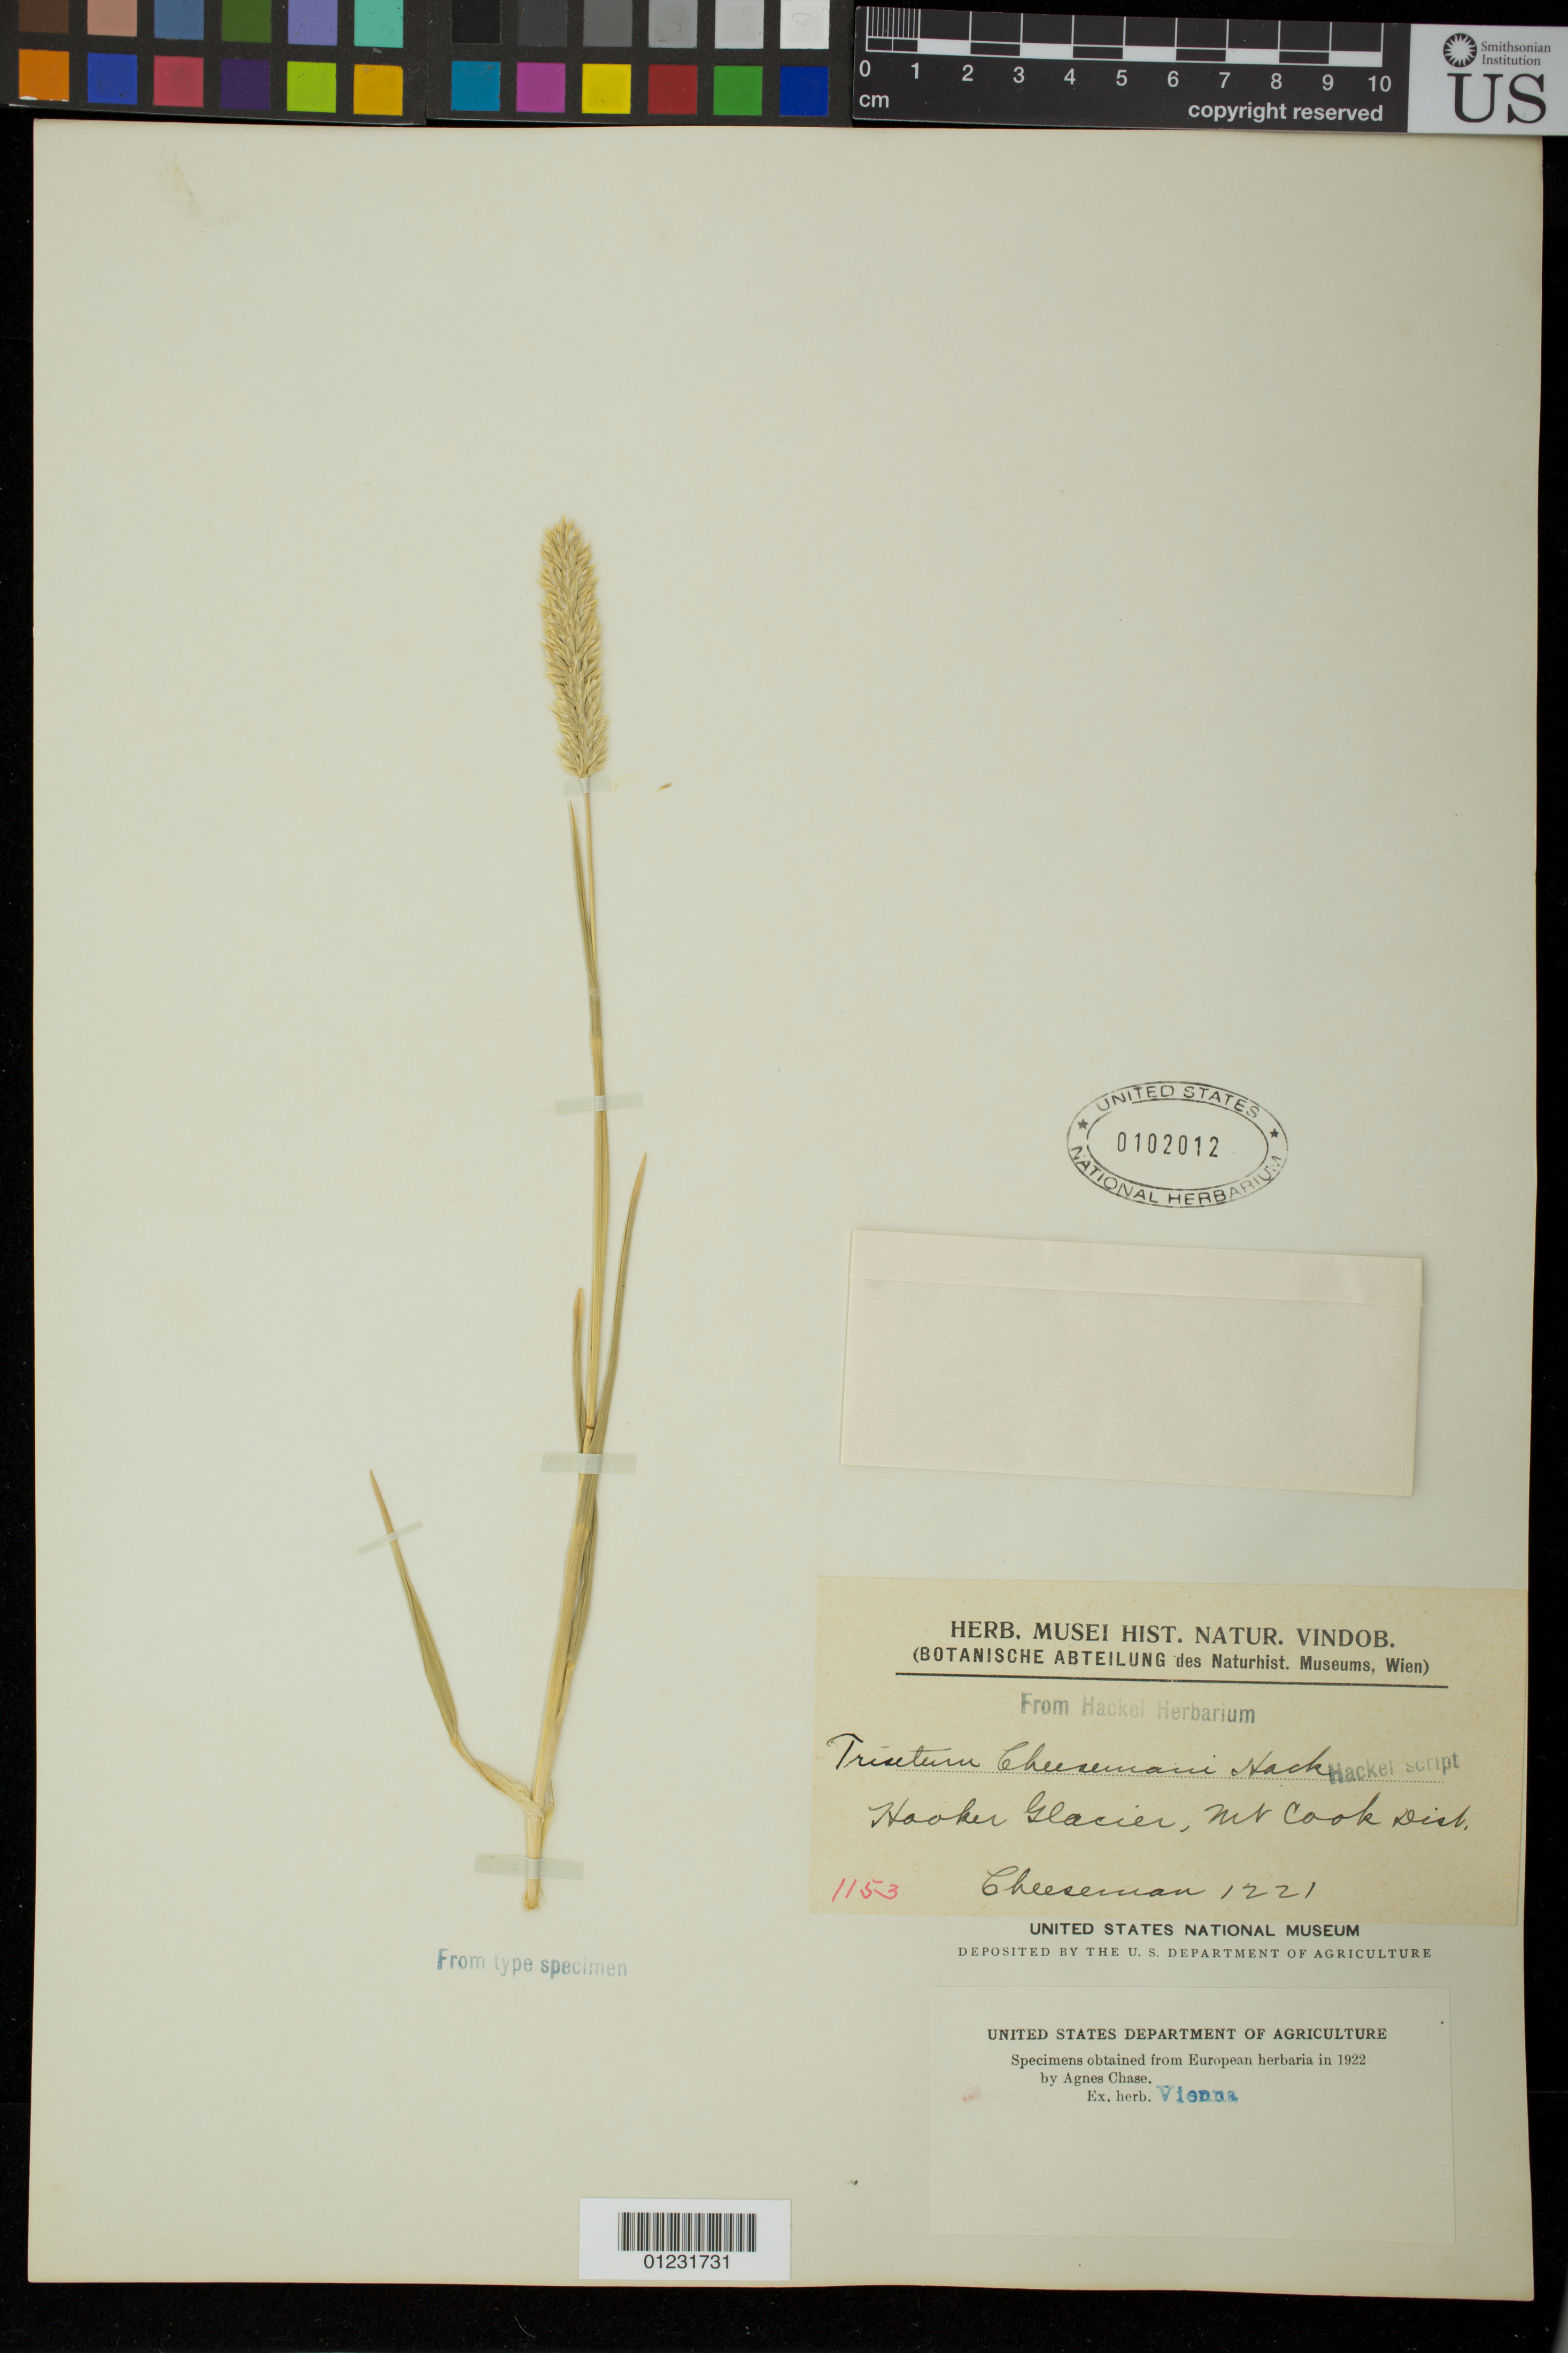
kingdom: Plantae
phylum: Tracheophyta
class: Liliopsida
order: Poales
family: Poaceae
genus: Trisetum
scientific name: Trisetum cheesemanii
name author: Hack.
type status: Isotype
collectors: T. F. Cheeseman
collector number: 1221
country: New Zealand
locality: Hooker Glacier, Mount Cook District.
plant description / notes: Fragmentary material of type specimen ex herb. Vienna.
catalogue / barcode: US 102012